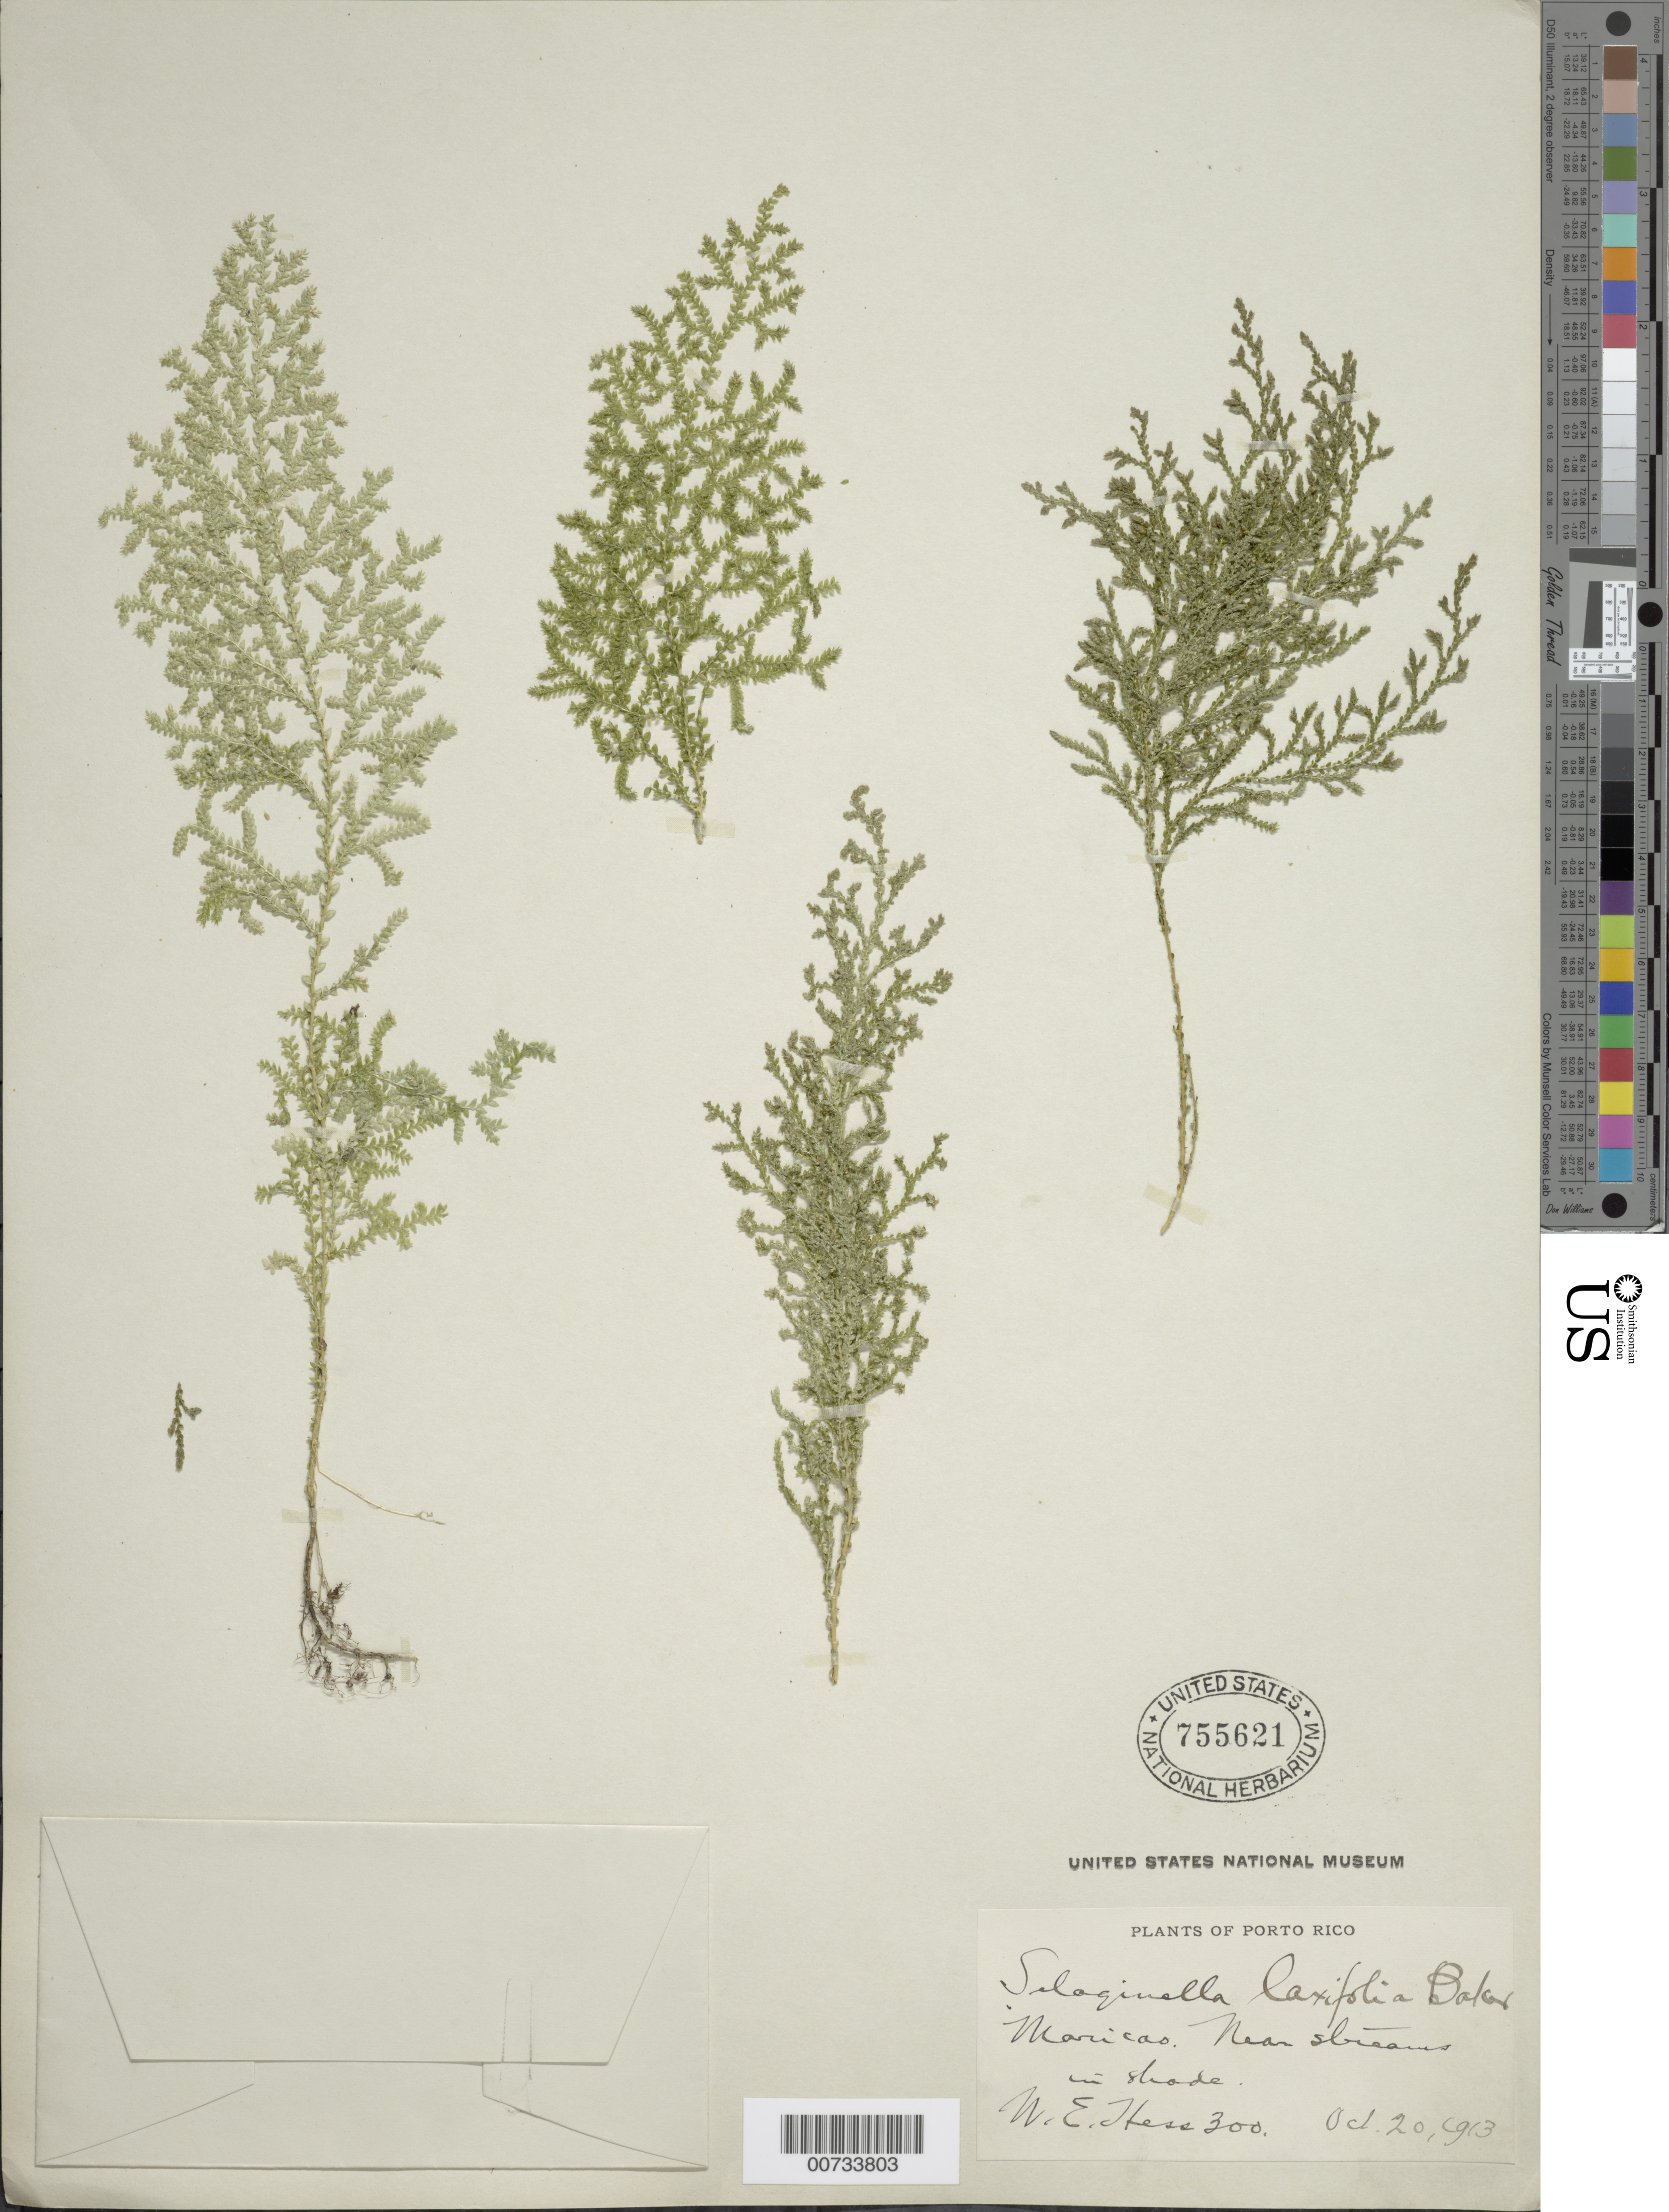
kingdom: Plantae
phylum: Tracheophyta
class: Lycopodiopsida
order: Selaginellales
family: Selaginellaceae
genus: Selaginella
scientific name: Selaginella laxifolia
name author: Baker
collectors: W. Hess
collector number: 300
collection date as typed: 20 Oct 1913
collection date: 1913-10-20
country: Puerto Rico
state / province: Maricao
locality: Maricao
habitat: Near streams in shade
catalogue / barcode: US 755621